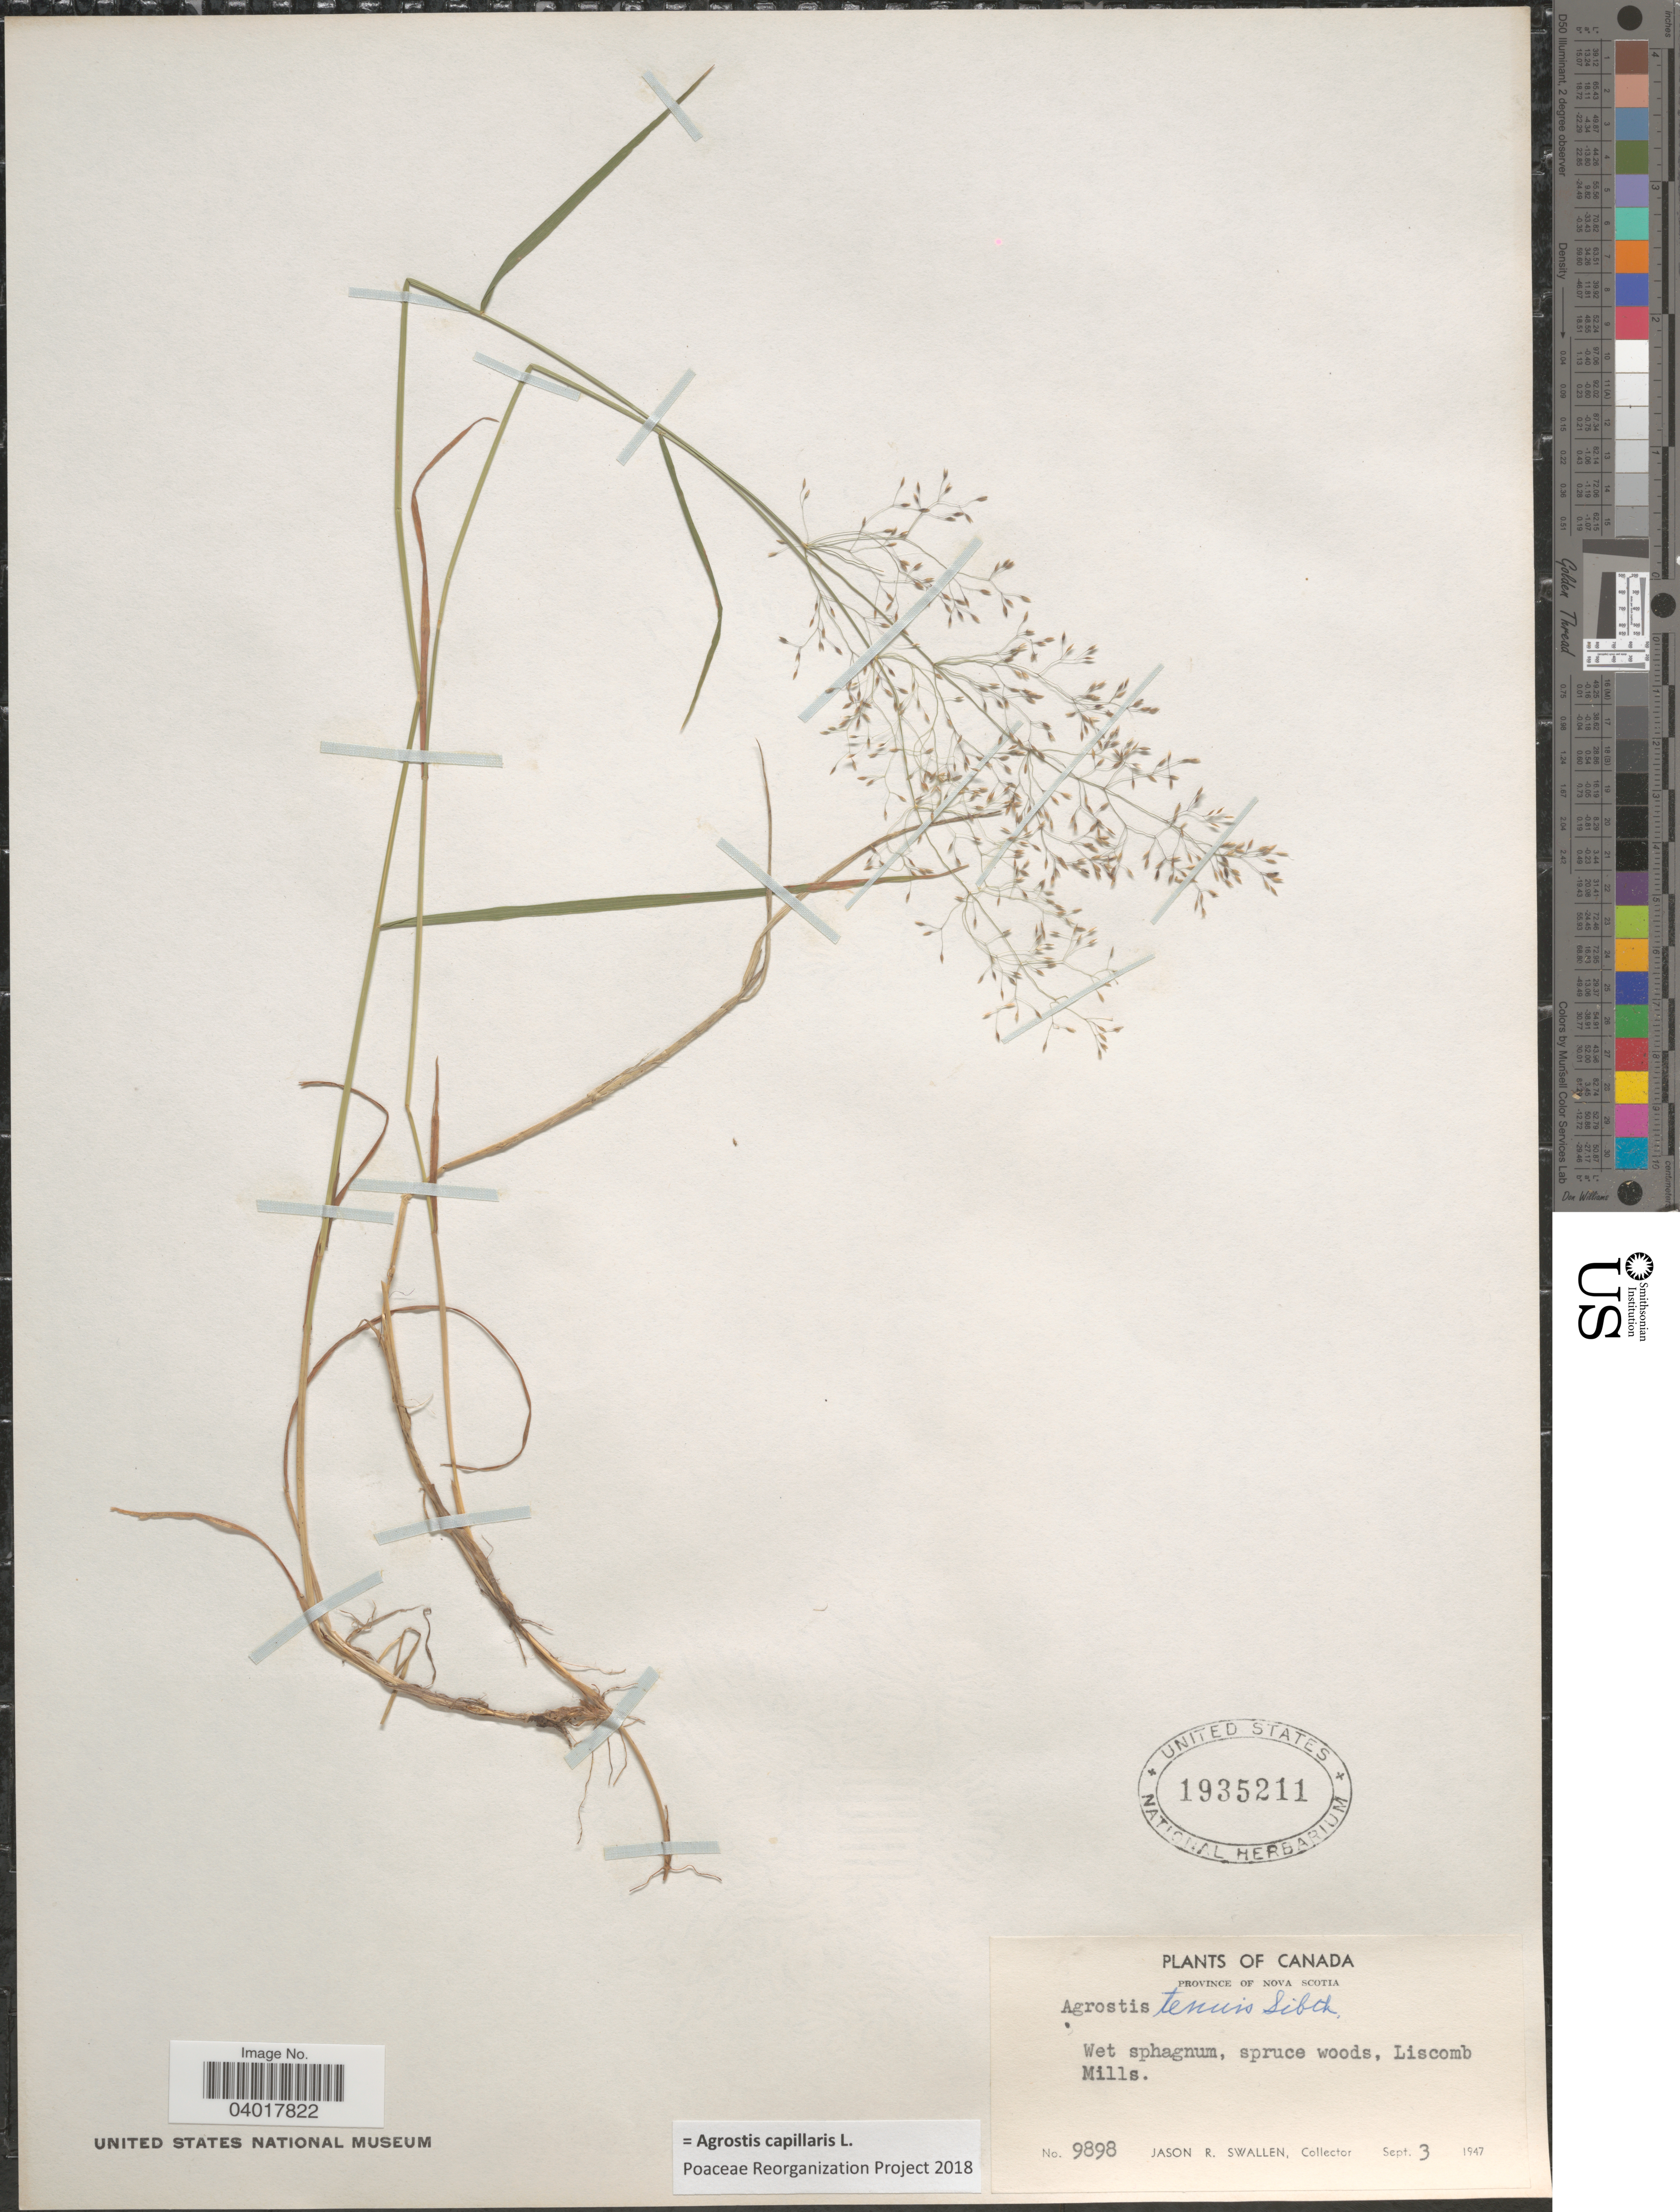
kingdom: Plantae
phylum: Tracheophyta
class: Liliopsida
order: Poales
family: Poaceae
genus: Agrostis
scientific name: Agrostis capillaris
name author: L.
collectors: J. R. Swallen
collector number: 9898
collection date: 1947-09-03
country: Canada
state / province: Nova Scotia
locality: Wet sphagnum, spruce woods, Liscomb Mills.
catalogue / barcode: US 1935211